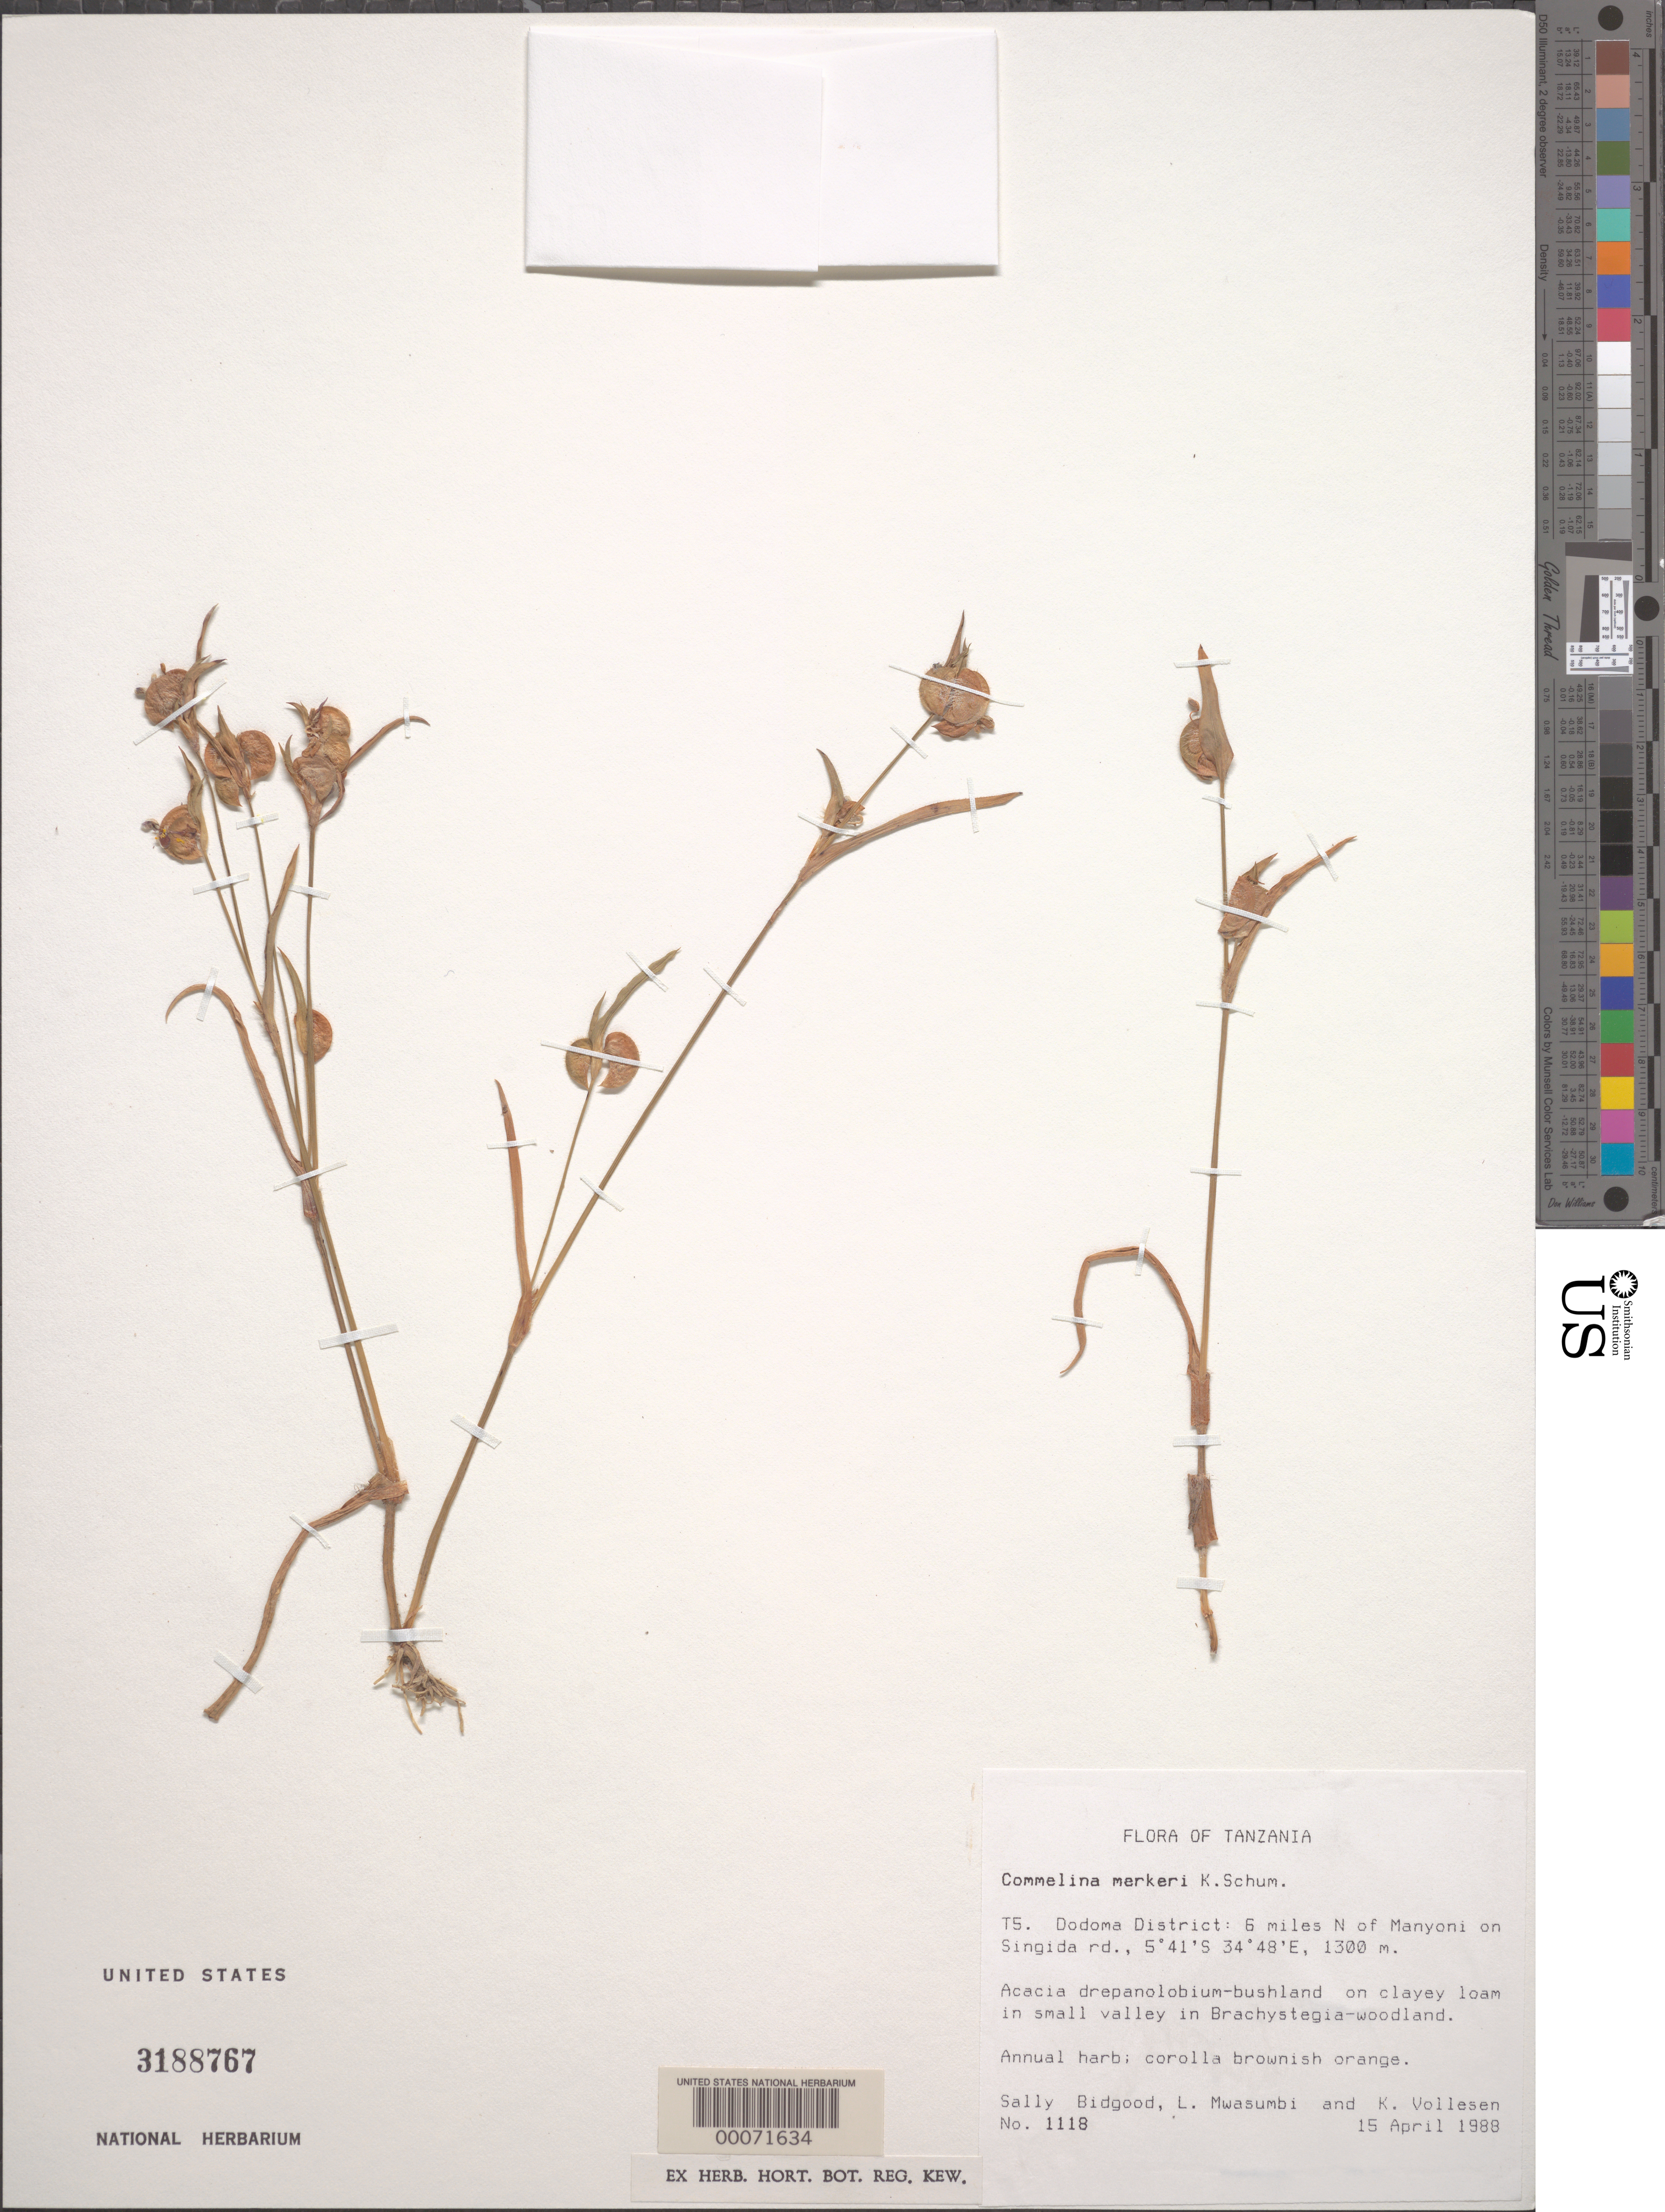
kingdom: Plantae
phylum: Tracheophyta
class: Liliopsida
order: Commelinales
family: Commelinaceae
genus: Commelina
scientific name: Commelina merkeri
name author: K. Schum.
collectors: S. Bidgood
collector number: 1118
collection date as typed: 15 Apr 1988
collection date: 1988-04-15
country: Tanzania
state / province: Dodoma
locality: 6 mi n of manyoni on singida rd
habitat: Bushland on clayey loam in small valley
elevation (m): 1300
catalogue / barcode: US 3188767